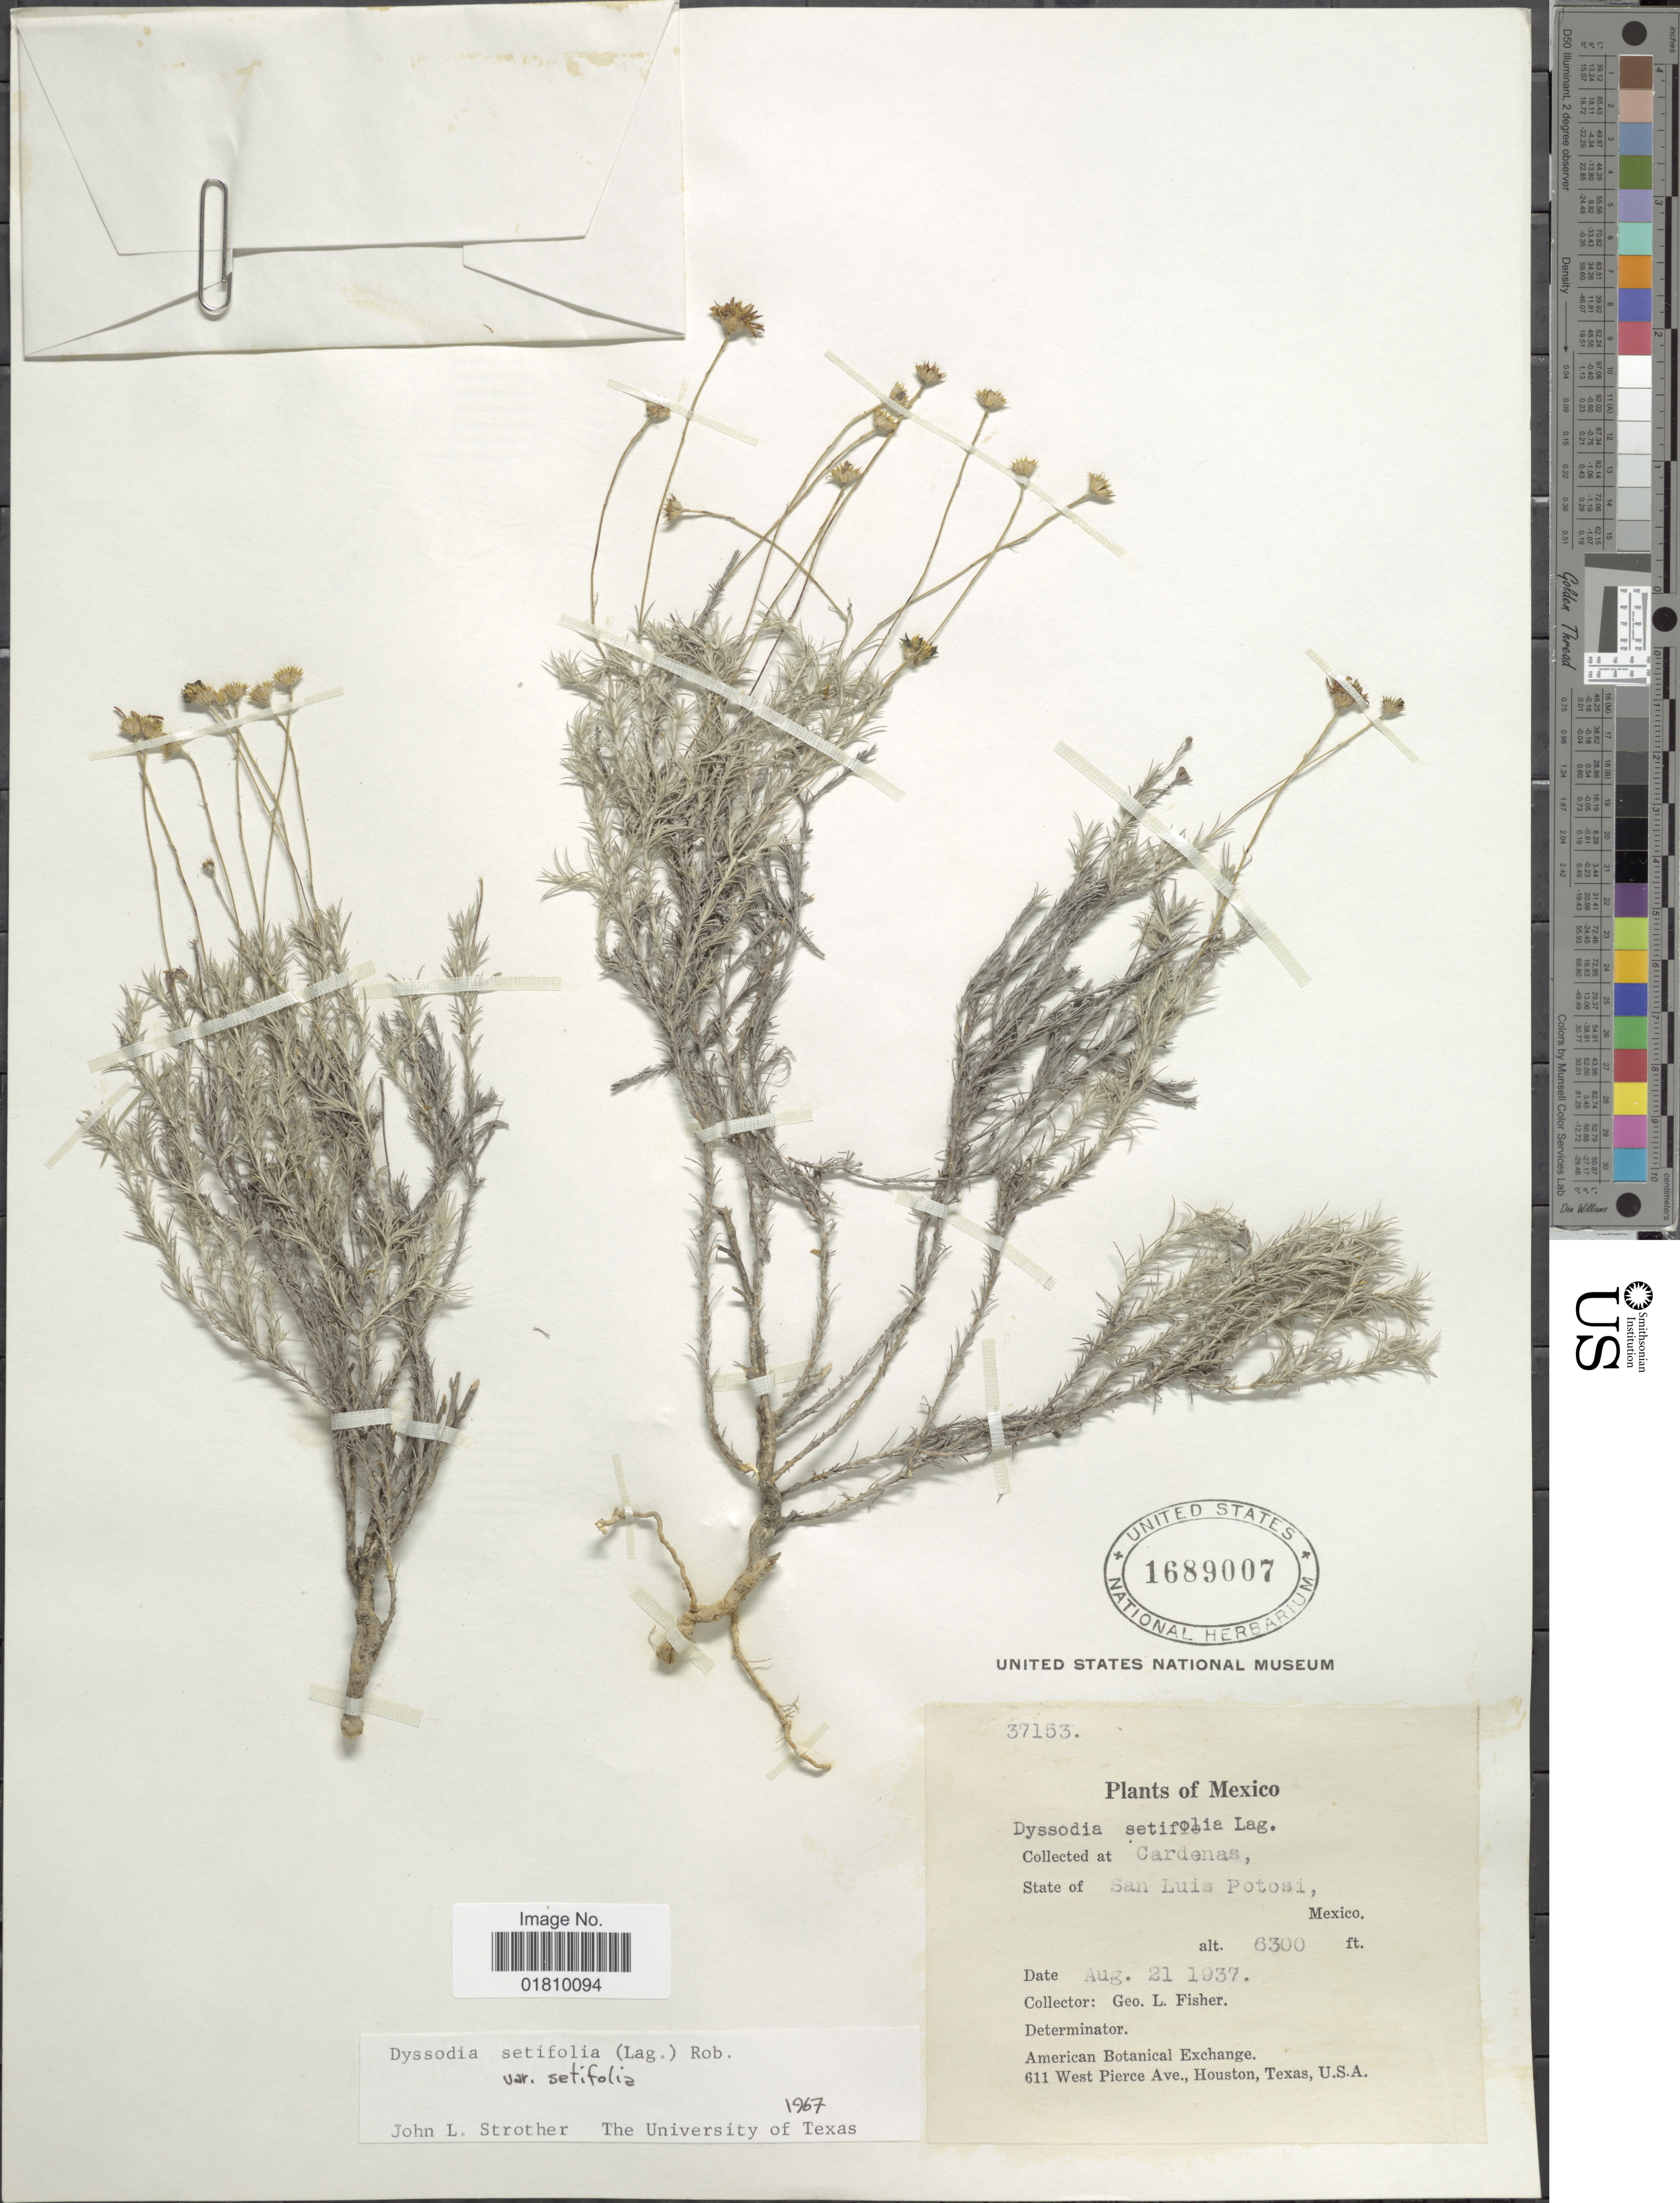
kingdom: Plantae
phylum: Tracheophyta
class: Magnoliopsida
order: Asterales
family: Asteraceae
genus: Thymophylla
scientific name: Thymophylla setifolia var. setifolia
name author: Lag.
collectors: G. L. Fisher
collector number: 37153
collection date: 1937-08-21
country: Mexico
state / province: San Luis Potosí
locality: Cardenas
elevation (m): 1920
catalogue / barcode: US 1689007